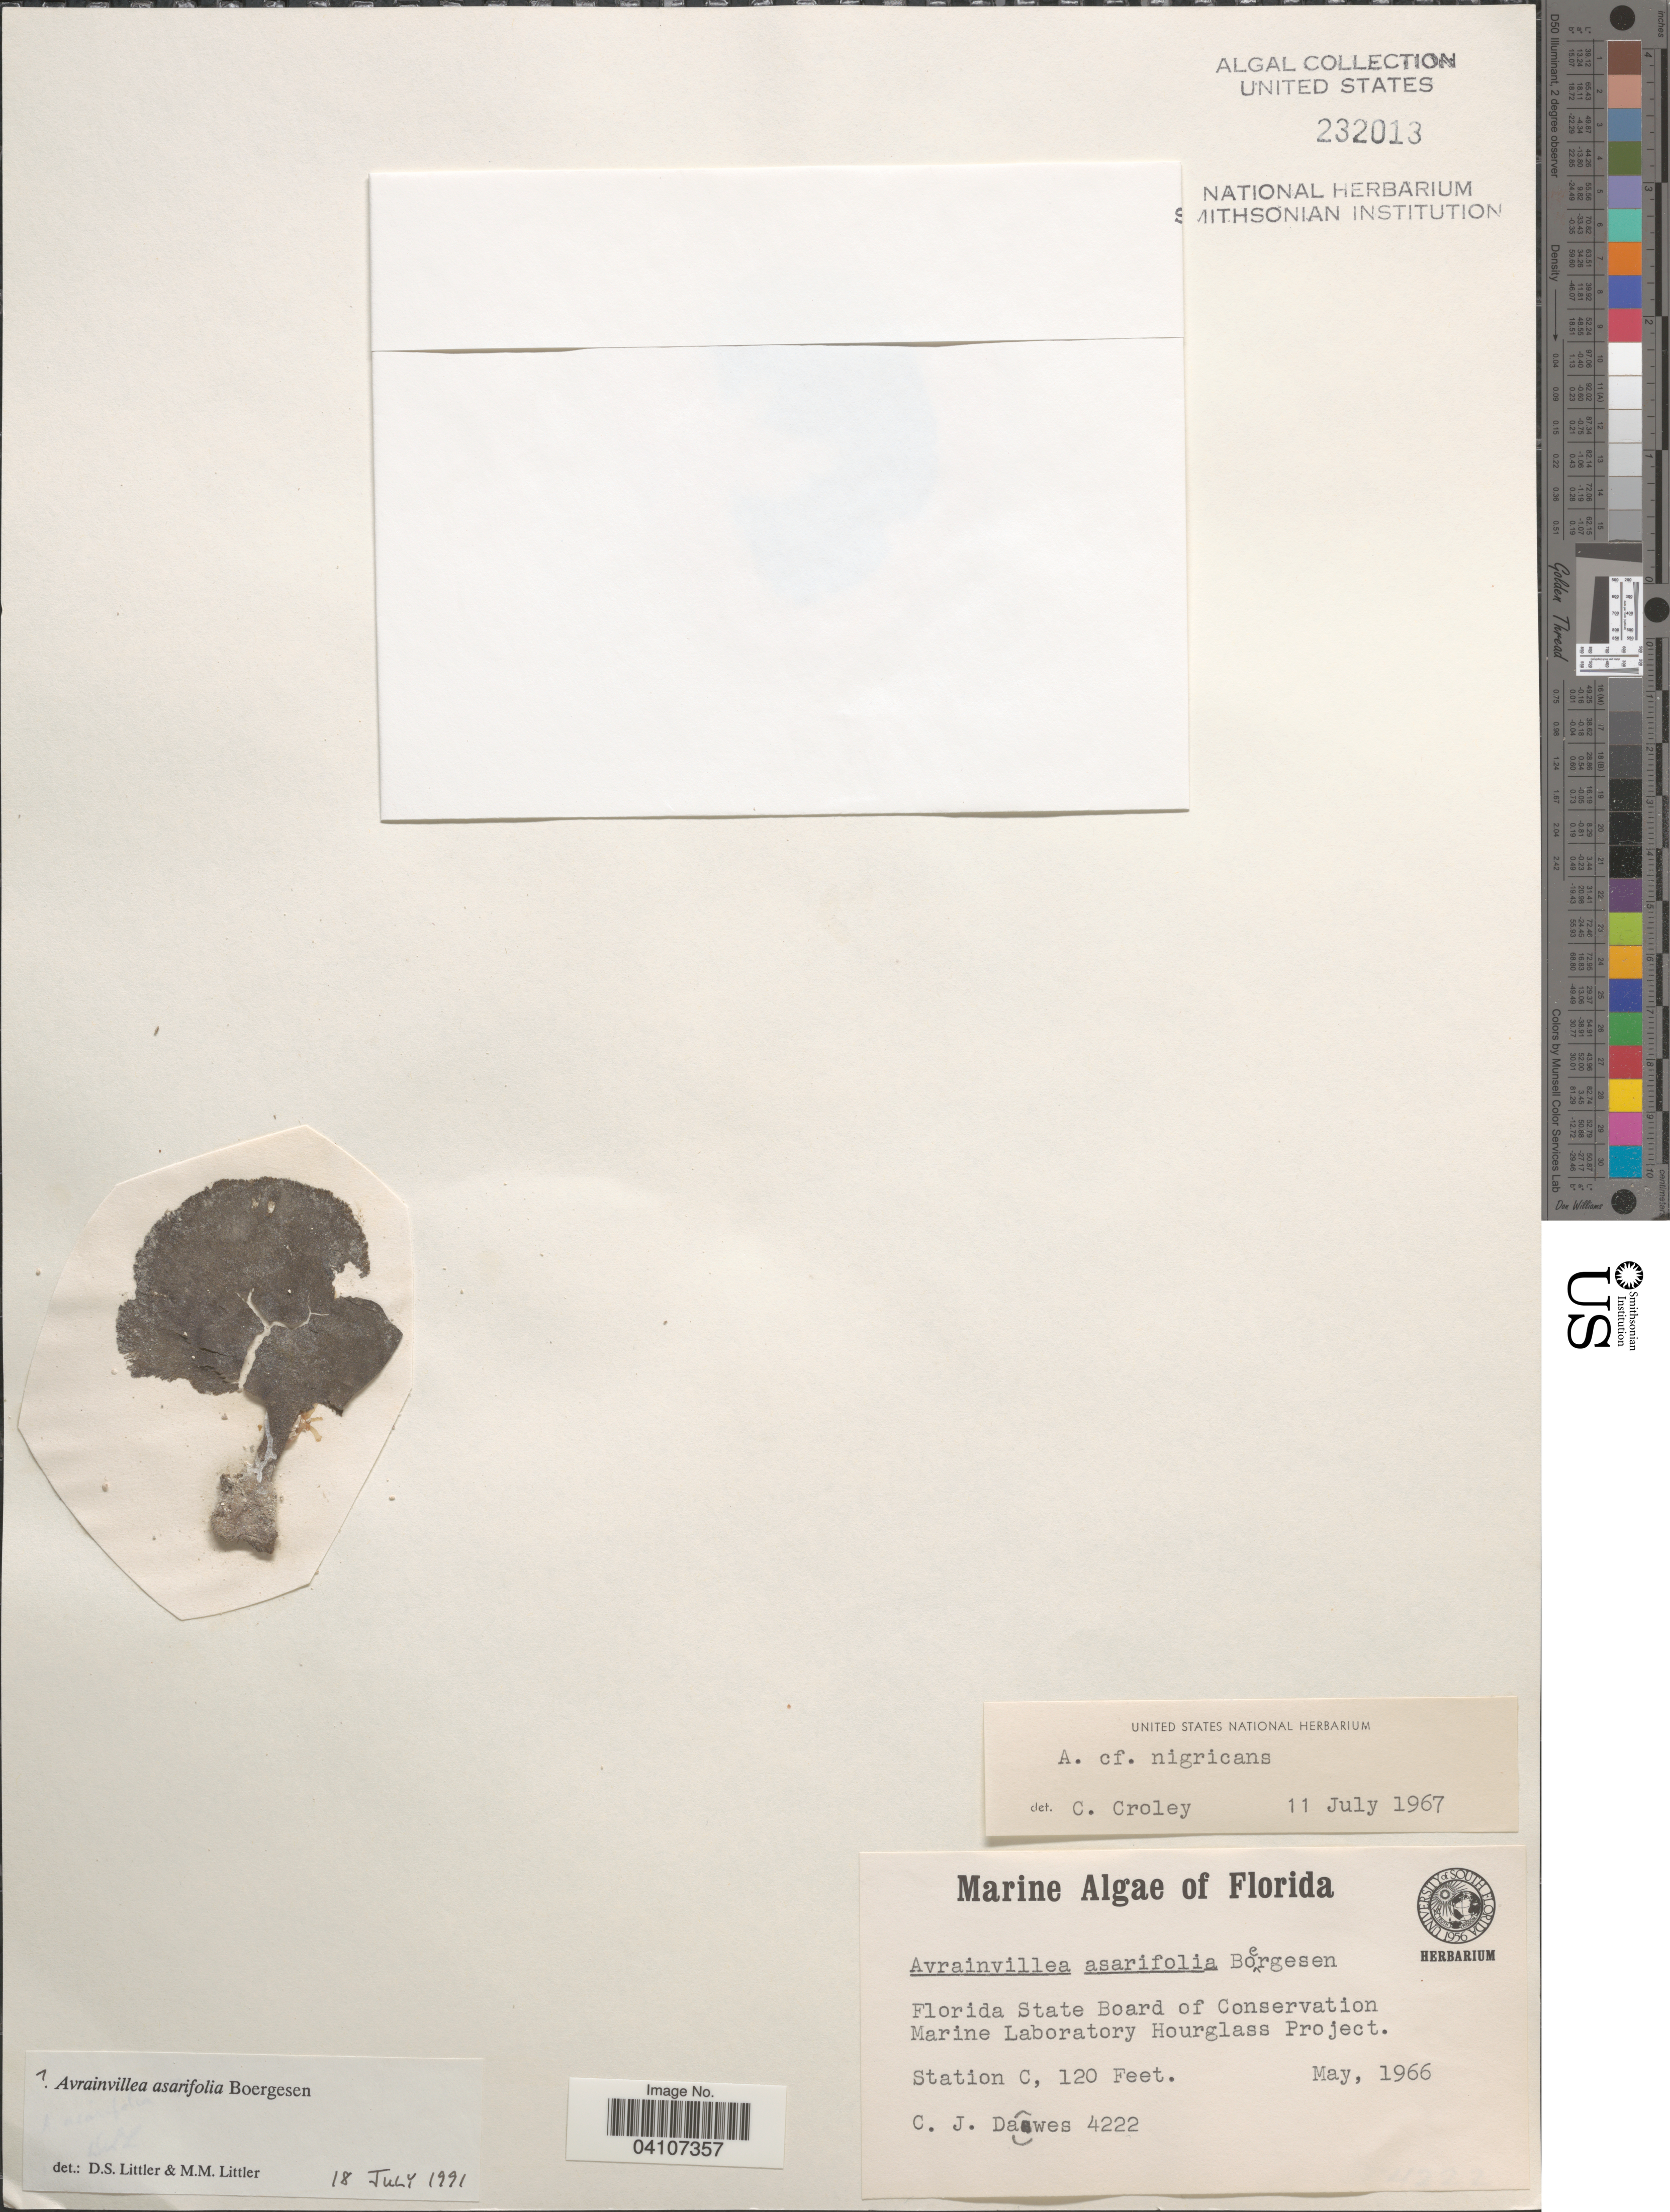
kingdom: Plantae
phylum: Chlorophyta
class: Ulvophyceae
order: Bryopsidales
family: Dichotomosiphonaceae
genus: Avrainvillea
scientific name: Avrainvillea asarifolia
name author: Børgesen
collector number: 4222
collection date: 1966-05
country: United States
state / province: Florida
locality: Florida State Board of Conservation Marine Laboratory Hourglass Project. Station C.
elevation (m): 37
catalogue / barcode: US 232013